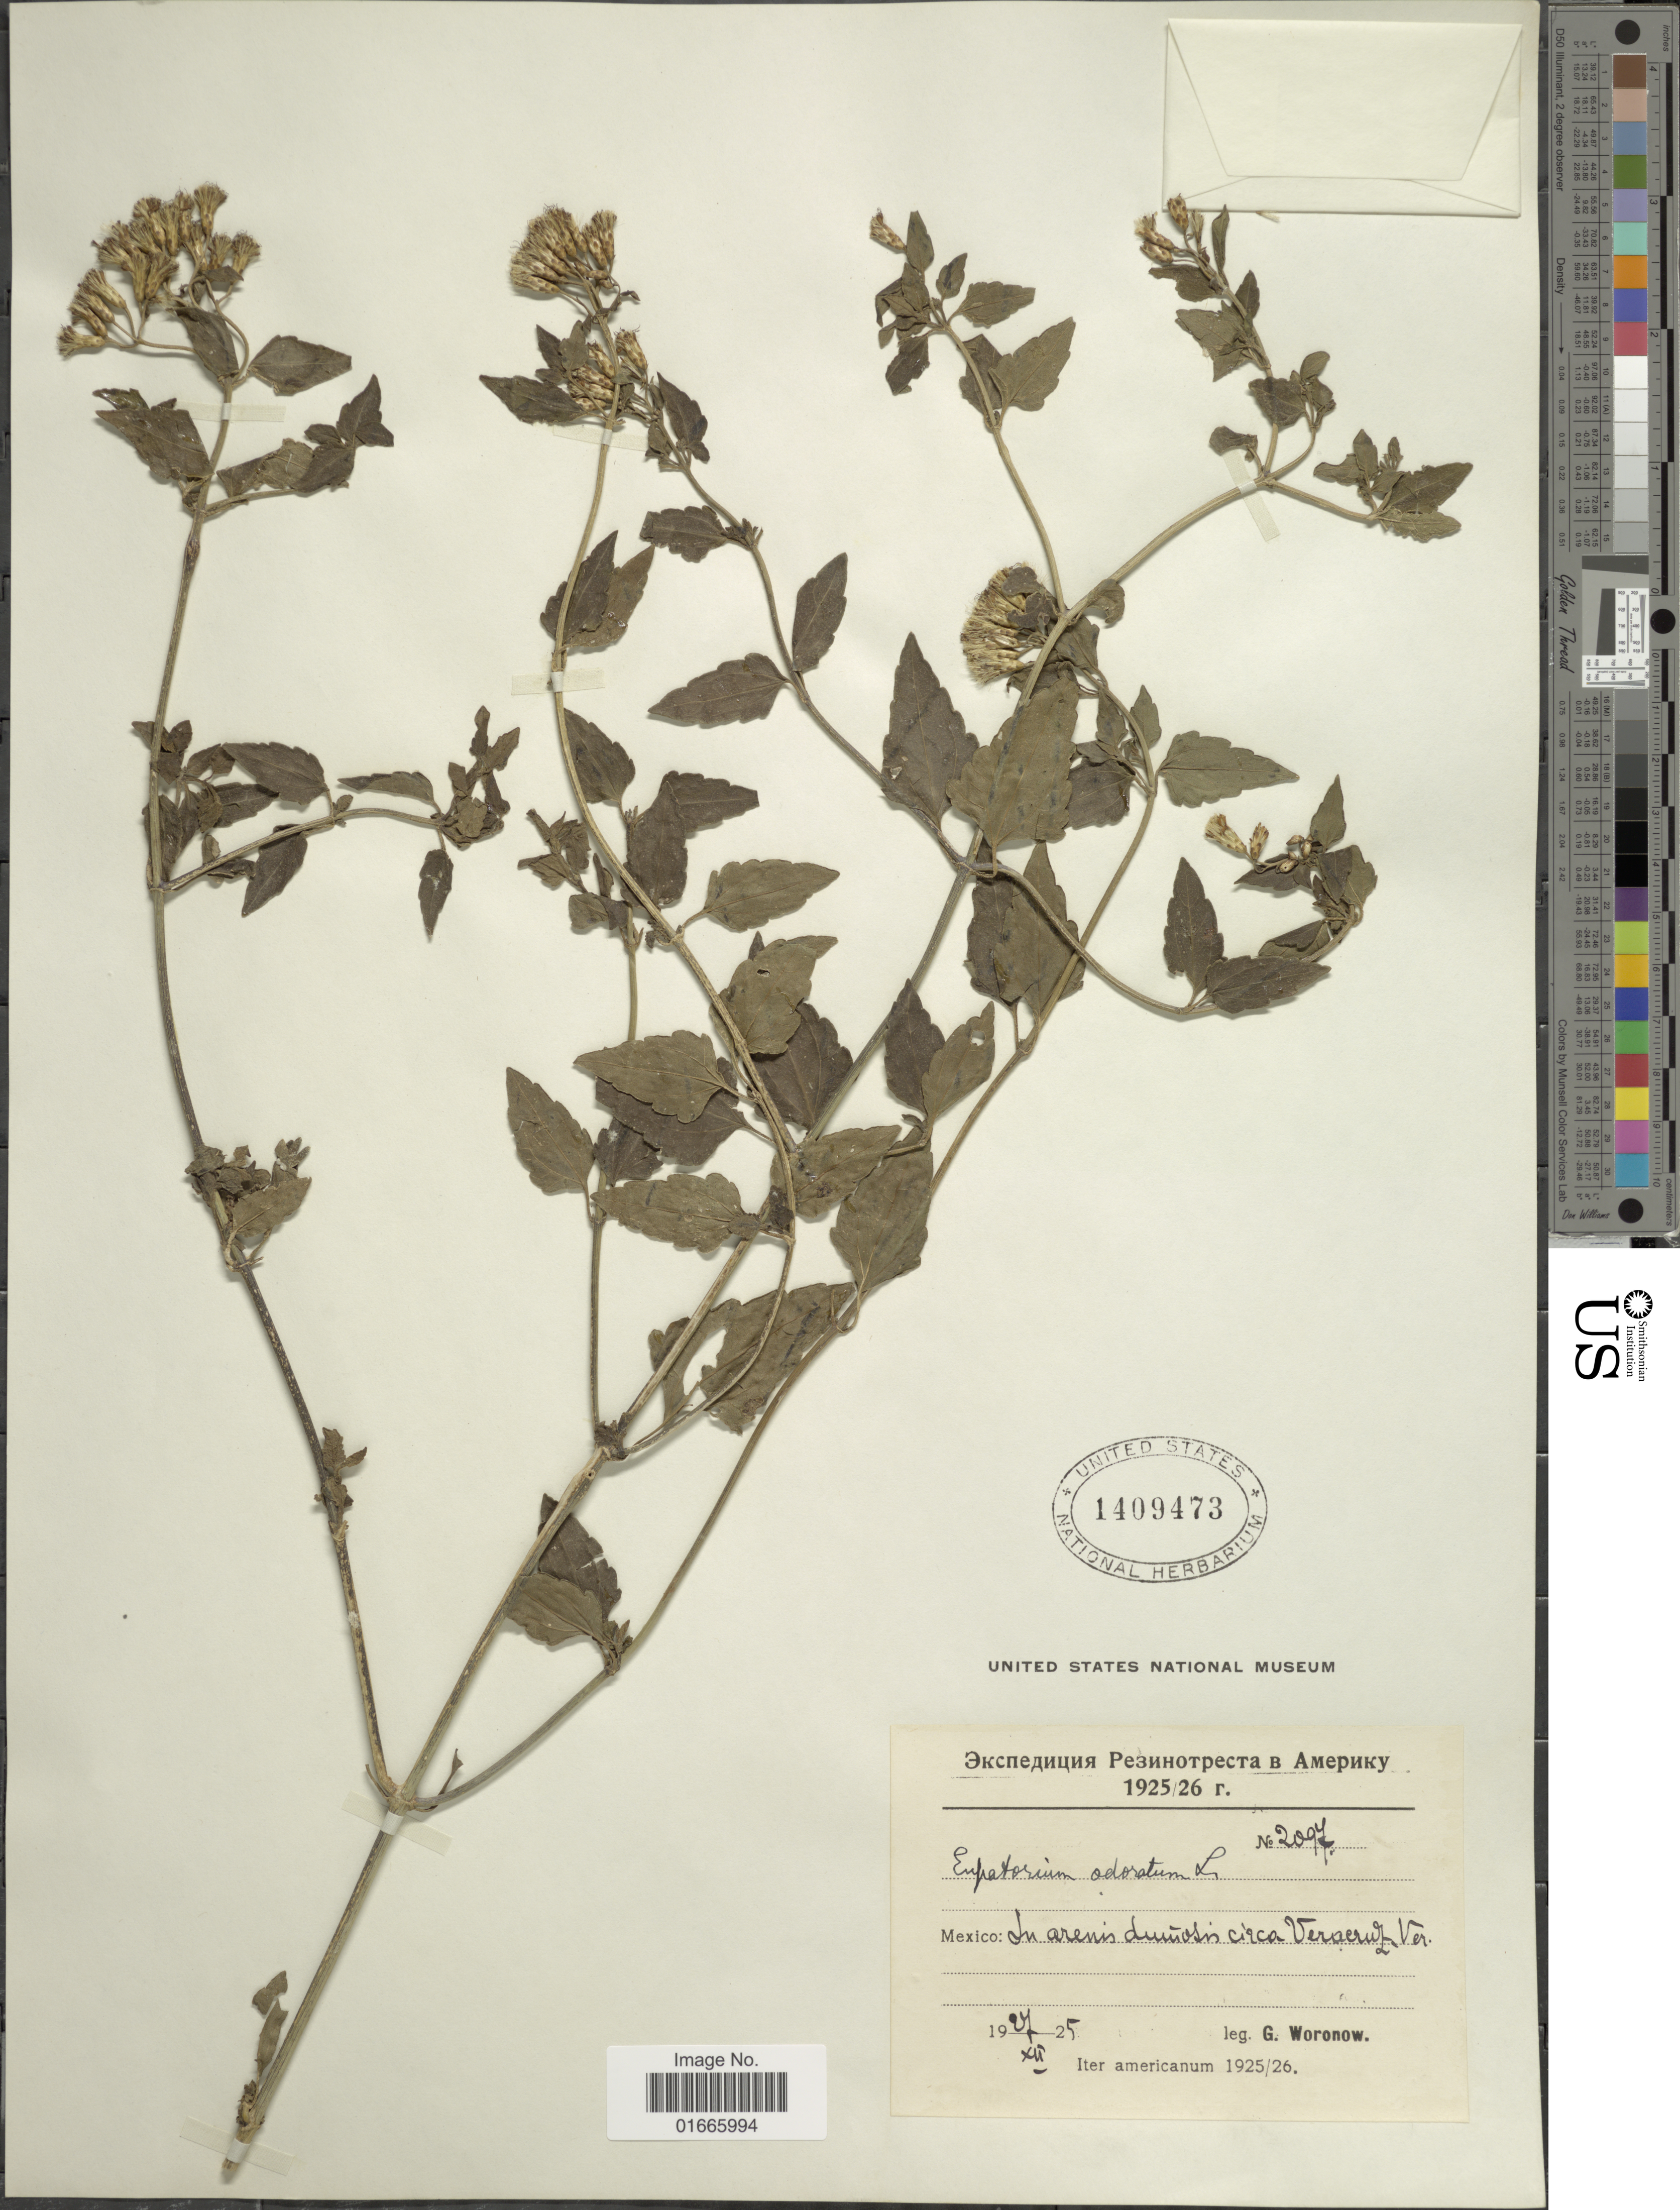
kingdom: Plantae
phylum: Tracheophyta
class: Magnoliopsida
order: Asterales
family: Asteraceae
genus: Chromolaena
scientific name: Chromolaena odorata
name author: (L.) R.M. King & H. Rob.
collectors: G. Woronow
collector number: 2097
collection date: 1927-12-25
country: Mexico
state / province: Veracruz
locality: Mexico: In arenis duinosin circa Veracruz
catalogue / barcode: US 1409473